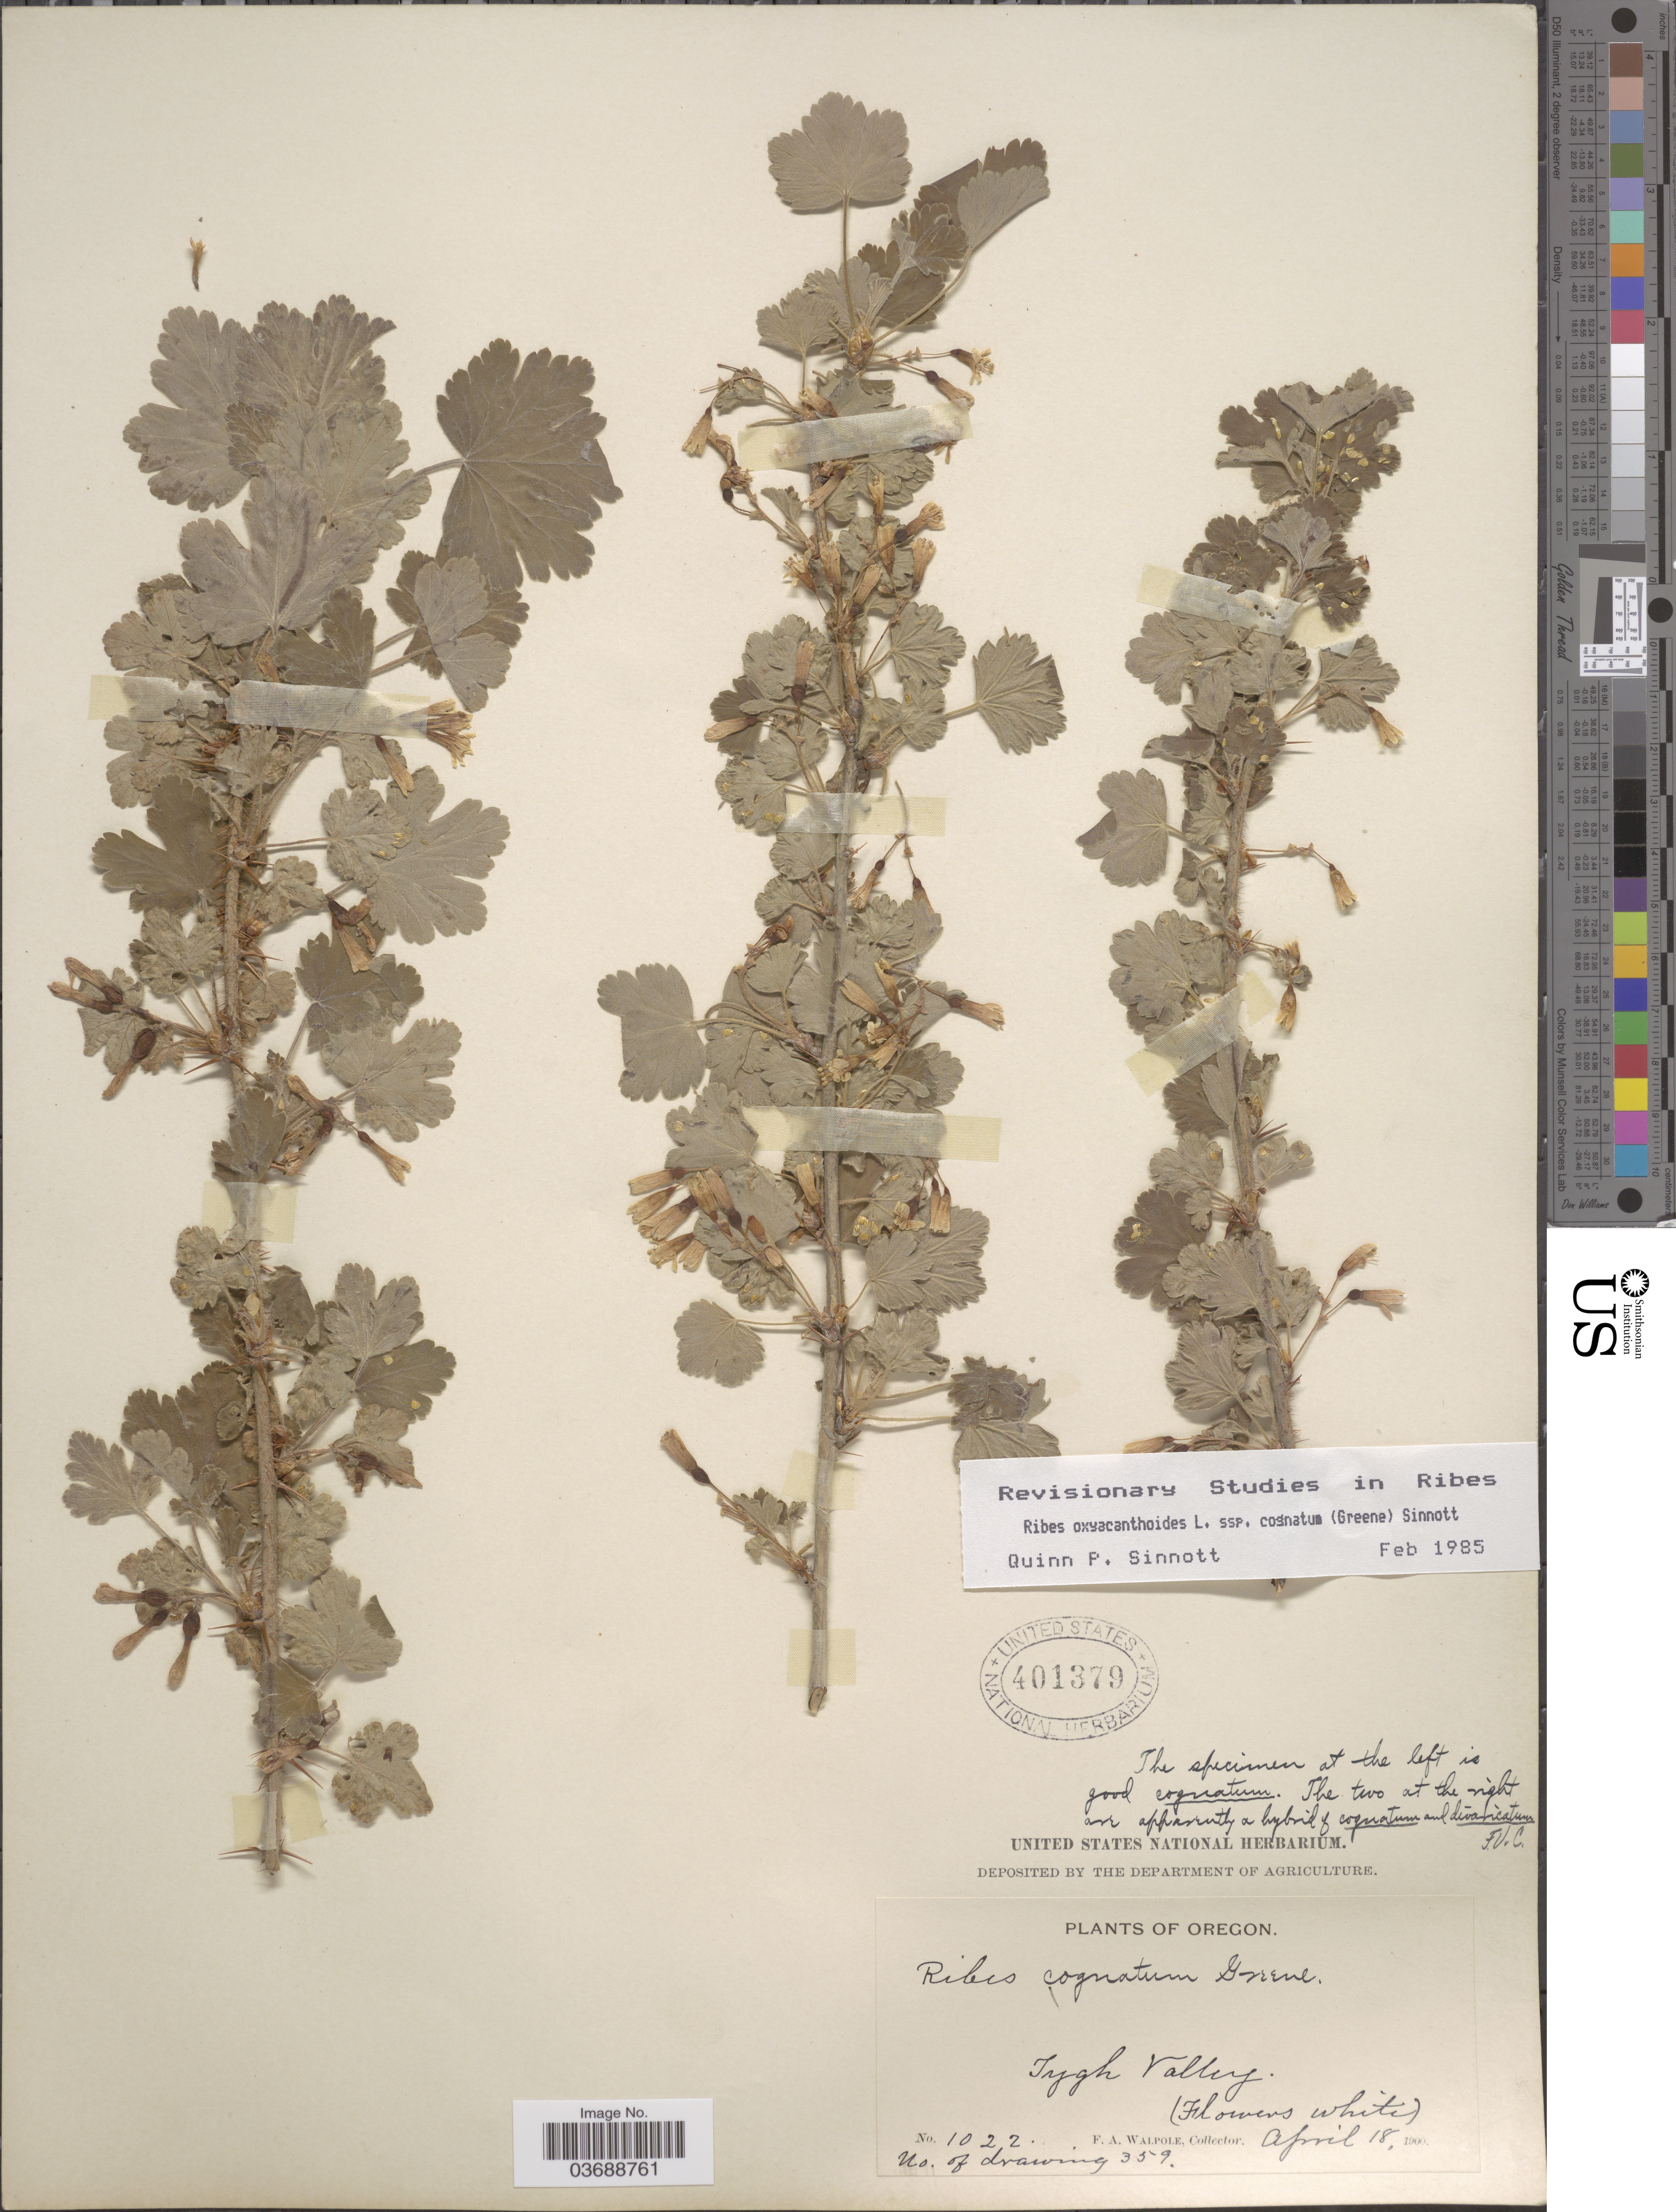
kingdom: Plantae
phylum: Tracheophyta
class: Magnoliopsida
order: Saxifragales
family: Grossulariaceae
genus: Ribes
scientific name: Ribes oxyacanthoides var. cognatum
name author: (Greene) Morin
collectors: F. Walpole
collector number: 1022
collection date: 1900-04-18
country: United States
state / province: Oregon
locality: Tygh Valley.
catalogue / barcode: US 401379